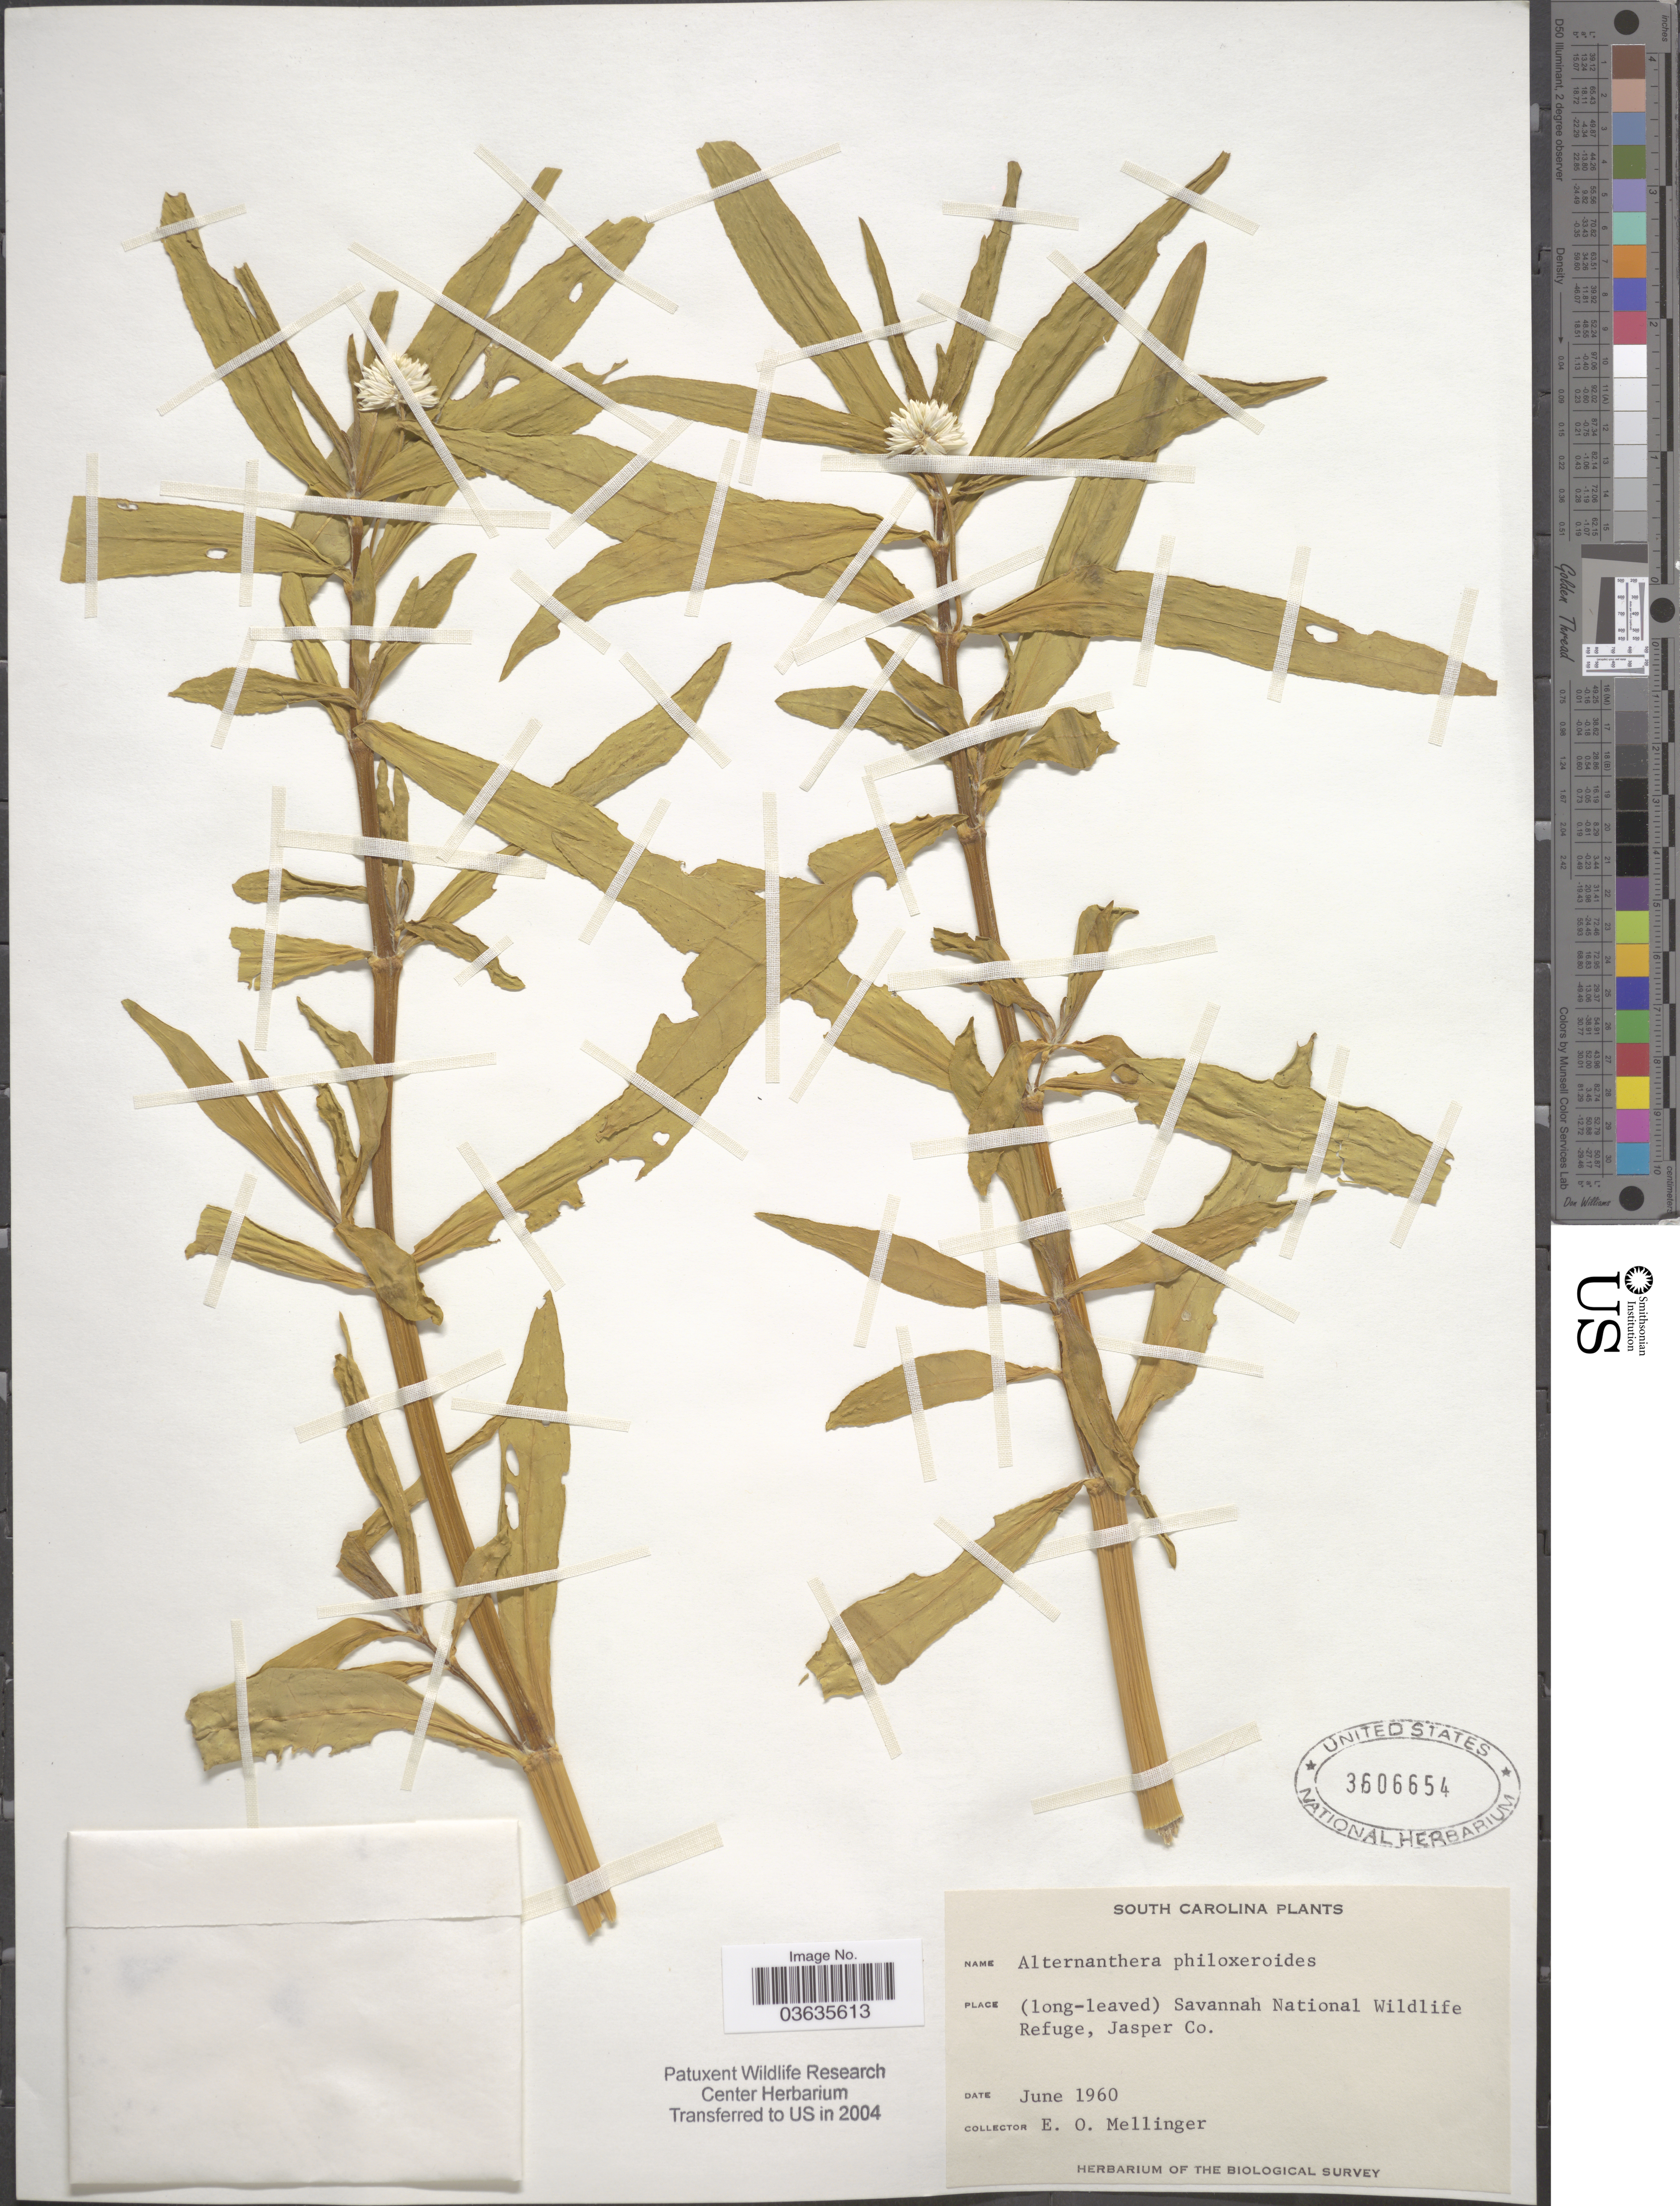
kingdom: Plantae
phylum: Tracheophyta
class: Magnoliopsida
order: Caryophyllales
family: Amaranthaceae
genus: Alternanthera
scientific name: Alternanthera philoxeroides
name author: (Mart.) Griseb.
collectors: E. Mellinger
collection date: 1960-06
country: United States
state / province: South Carolina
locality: Savannah National Wildlife Refuge, Jasper Co.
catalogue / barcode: US 3606654